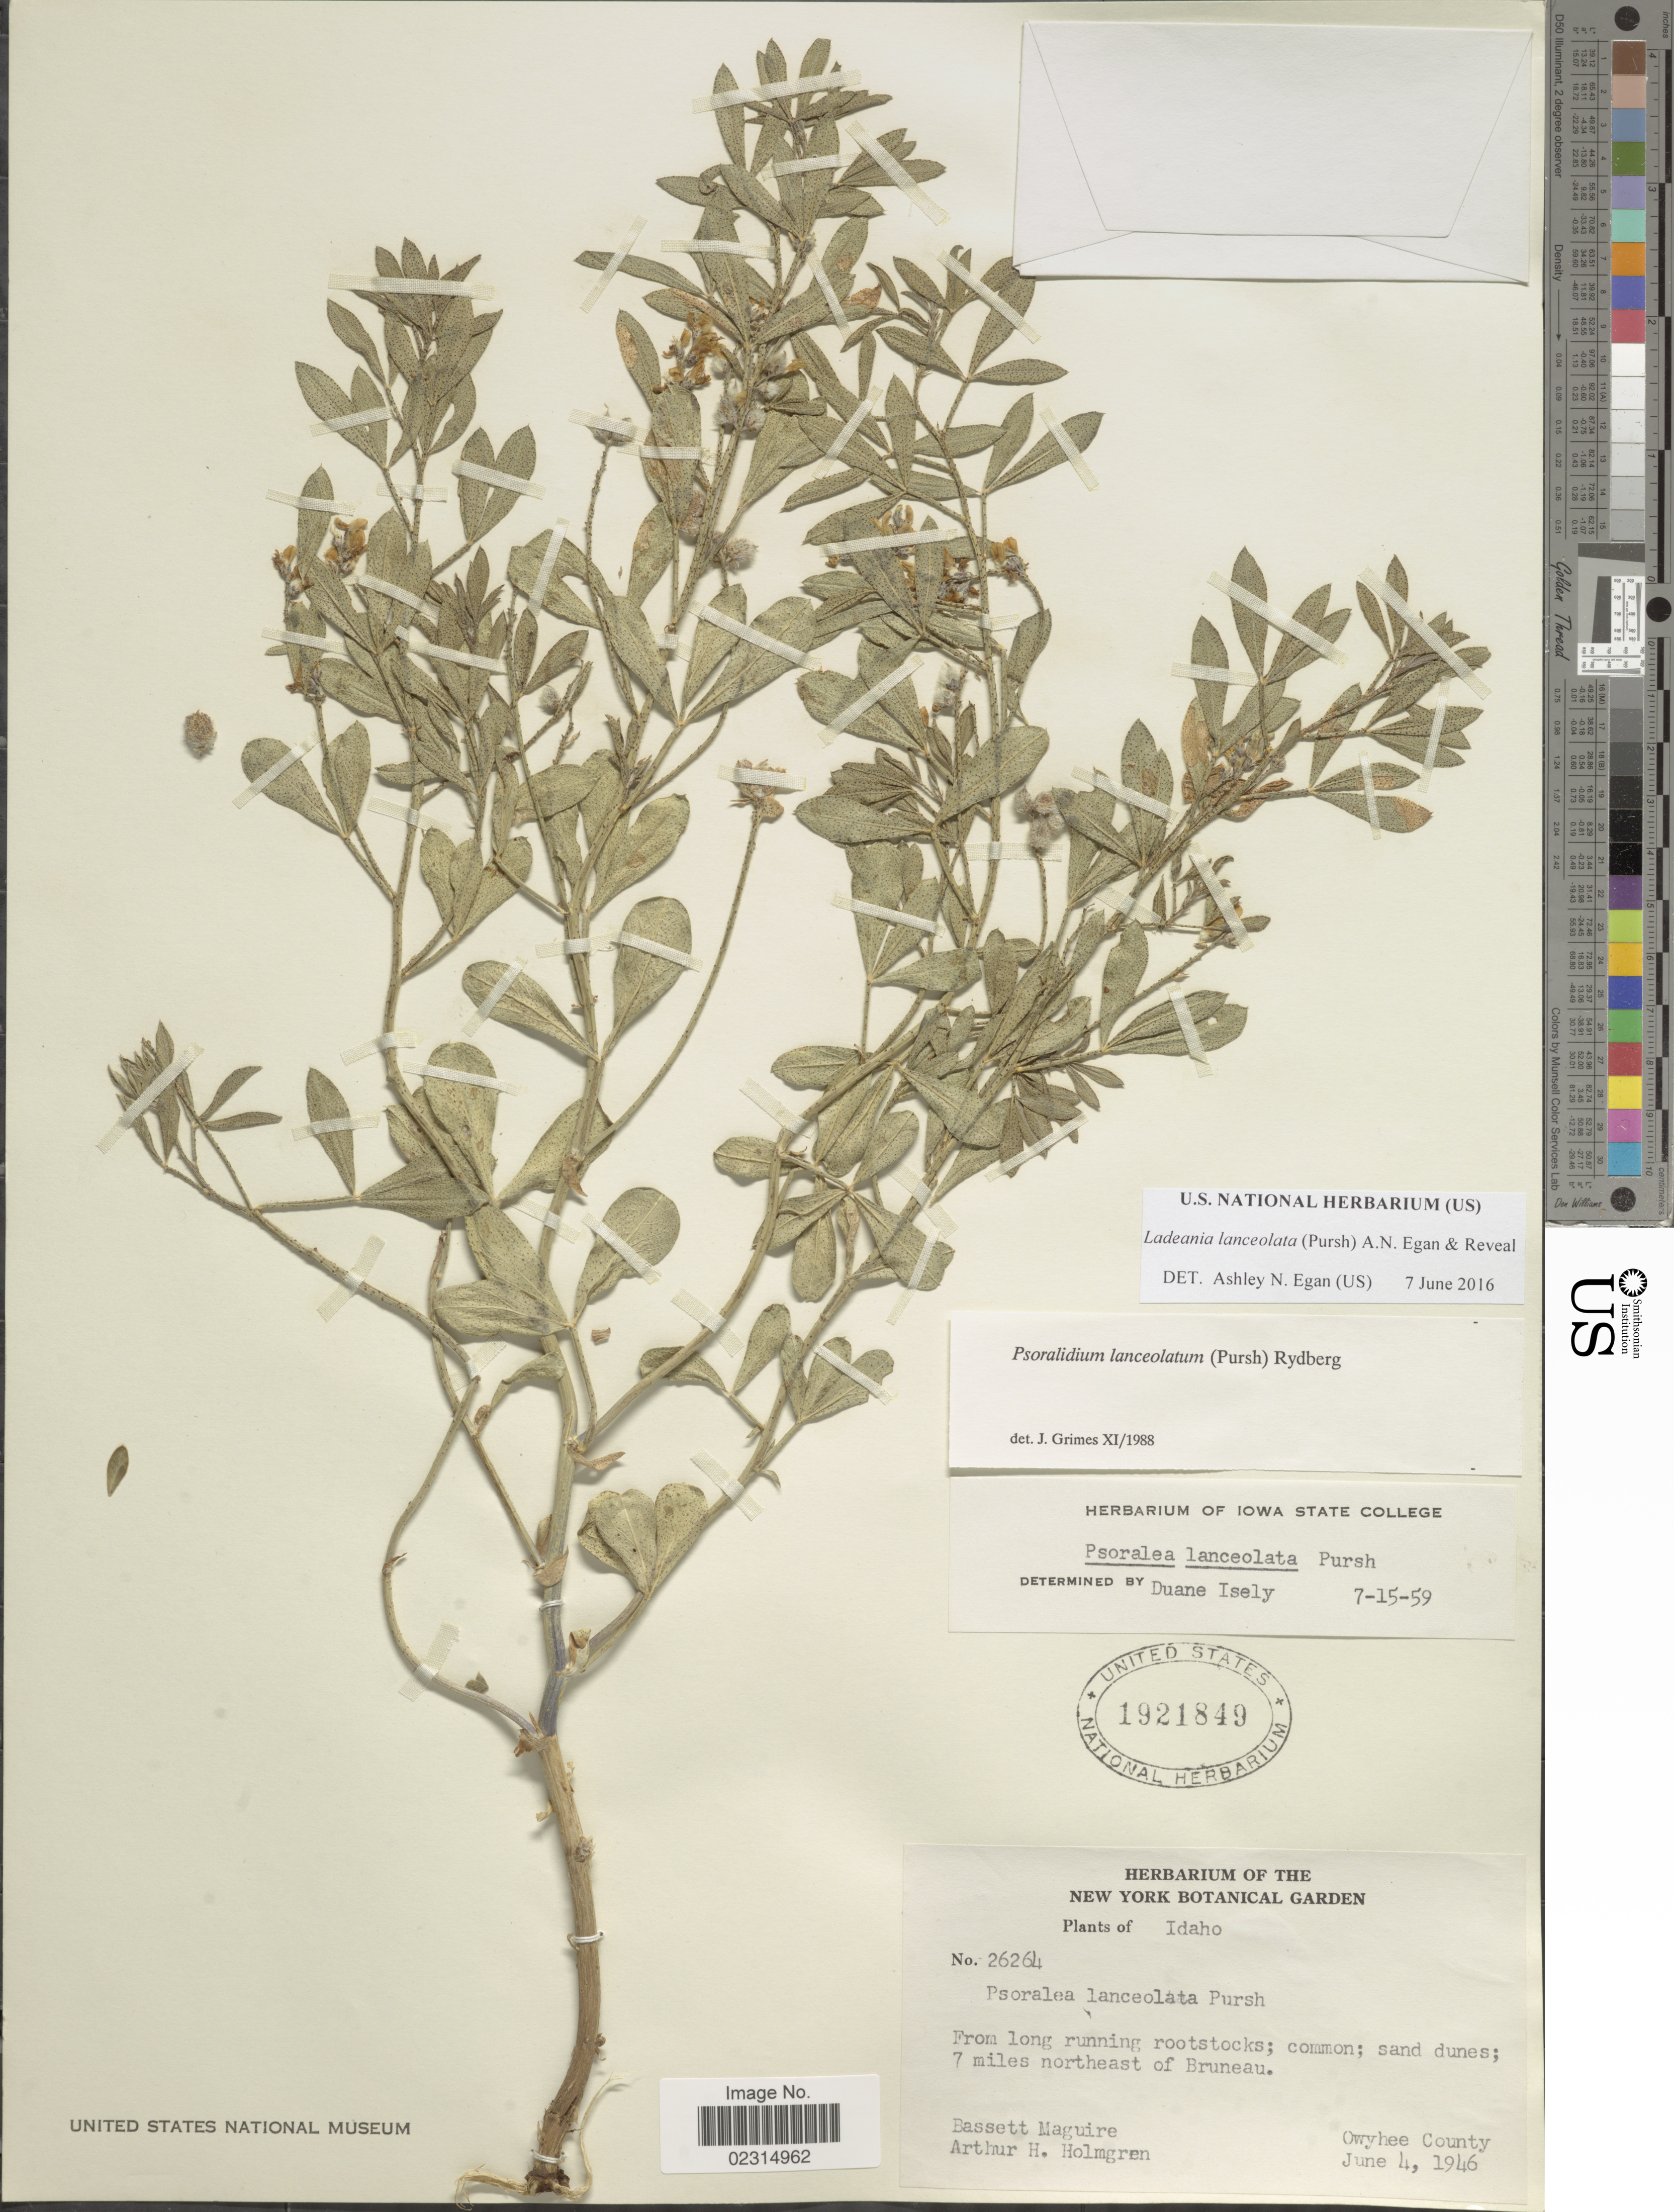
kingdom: Plantae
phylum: Tracheophyta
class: Magnoliopsida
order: Fabales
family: Fabaceae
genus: Ladeania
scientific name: Ladeania lanceolata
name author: (Pursh) A.N. Egan & Reveal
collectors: B. Maguire & A. H. Holmgren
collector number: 26264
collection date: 1946-06-04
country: United States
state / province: Idaho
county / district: Owyhee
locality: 7 miles NE of Bruneau.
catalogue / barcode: US 1921849